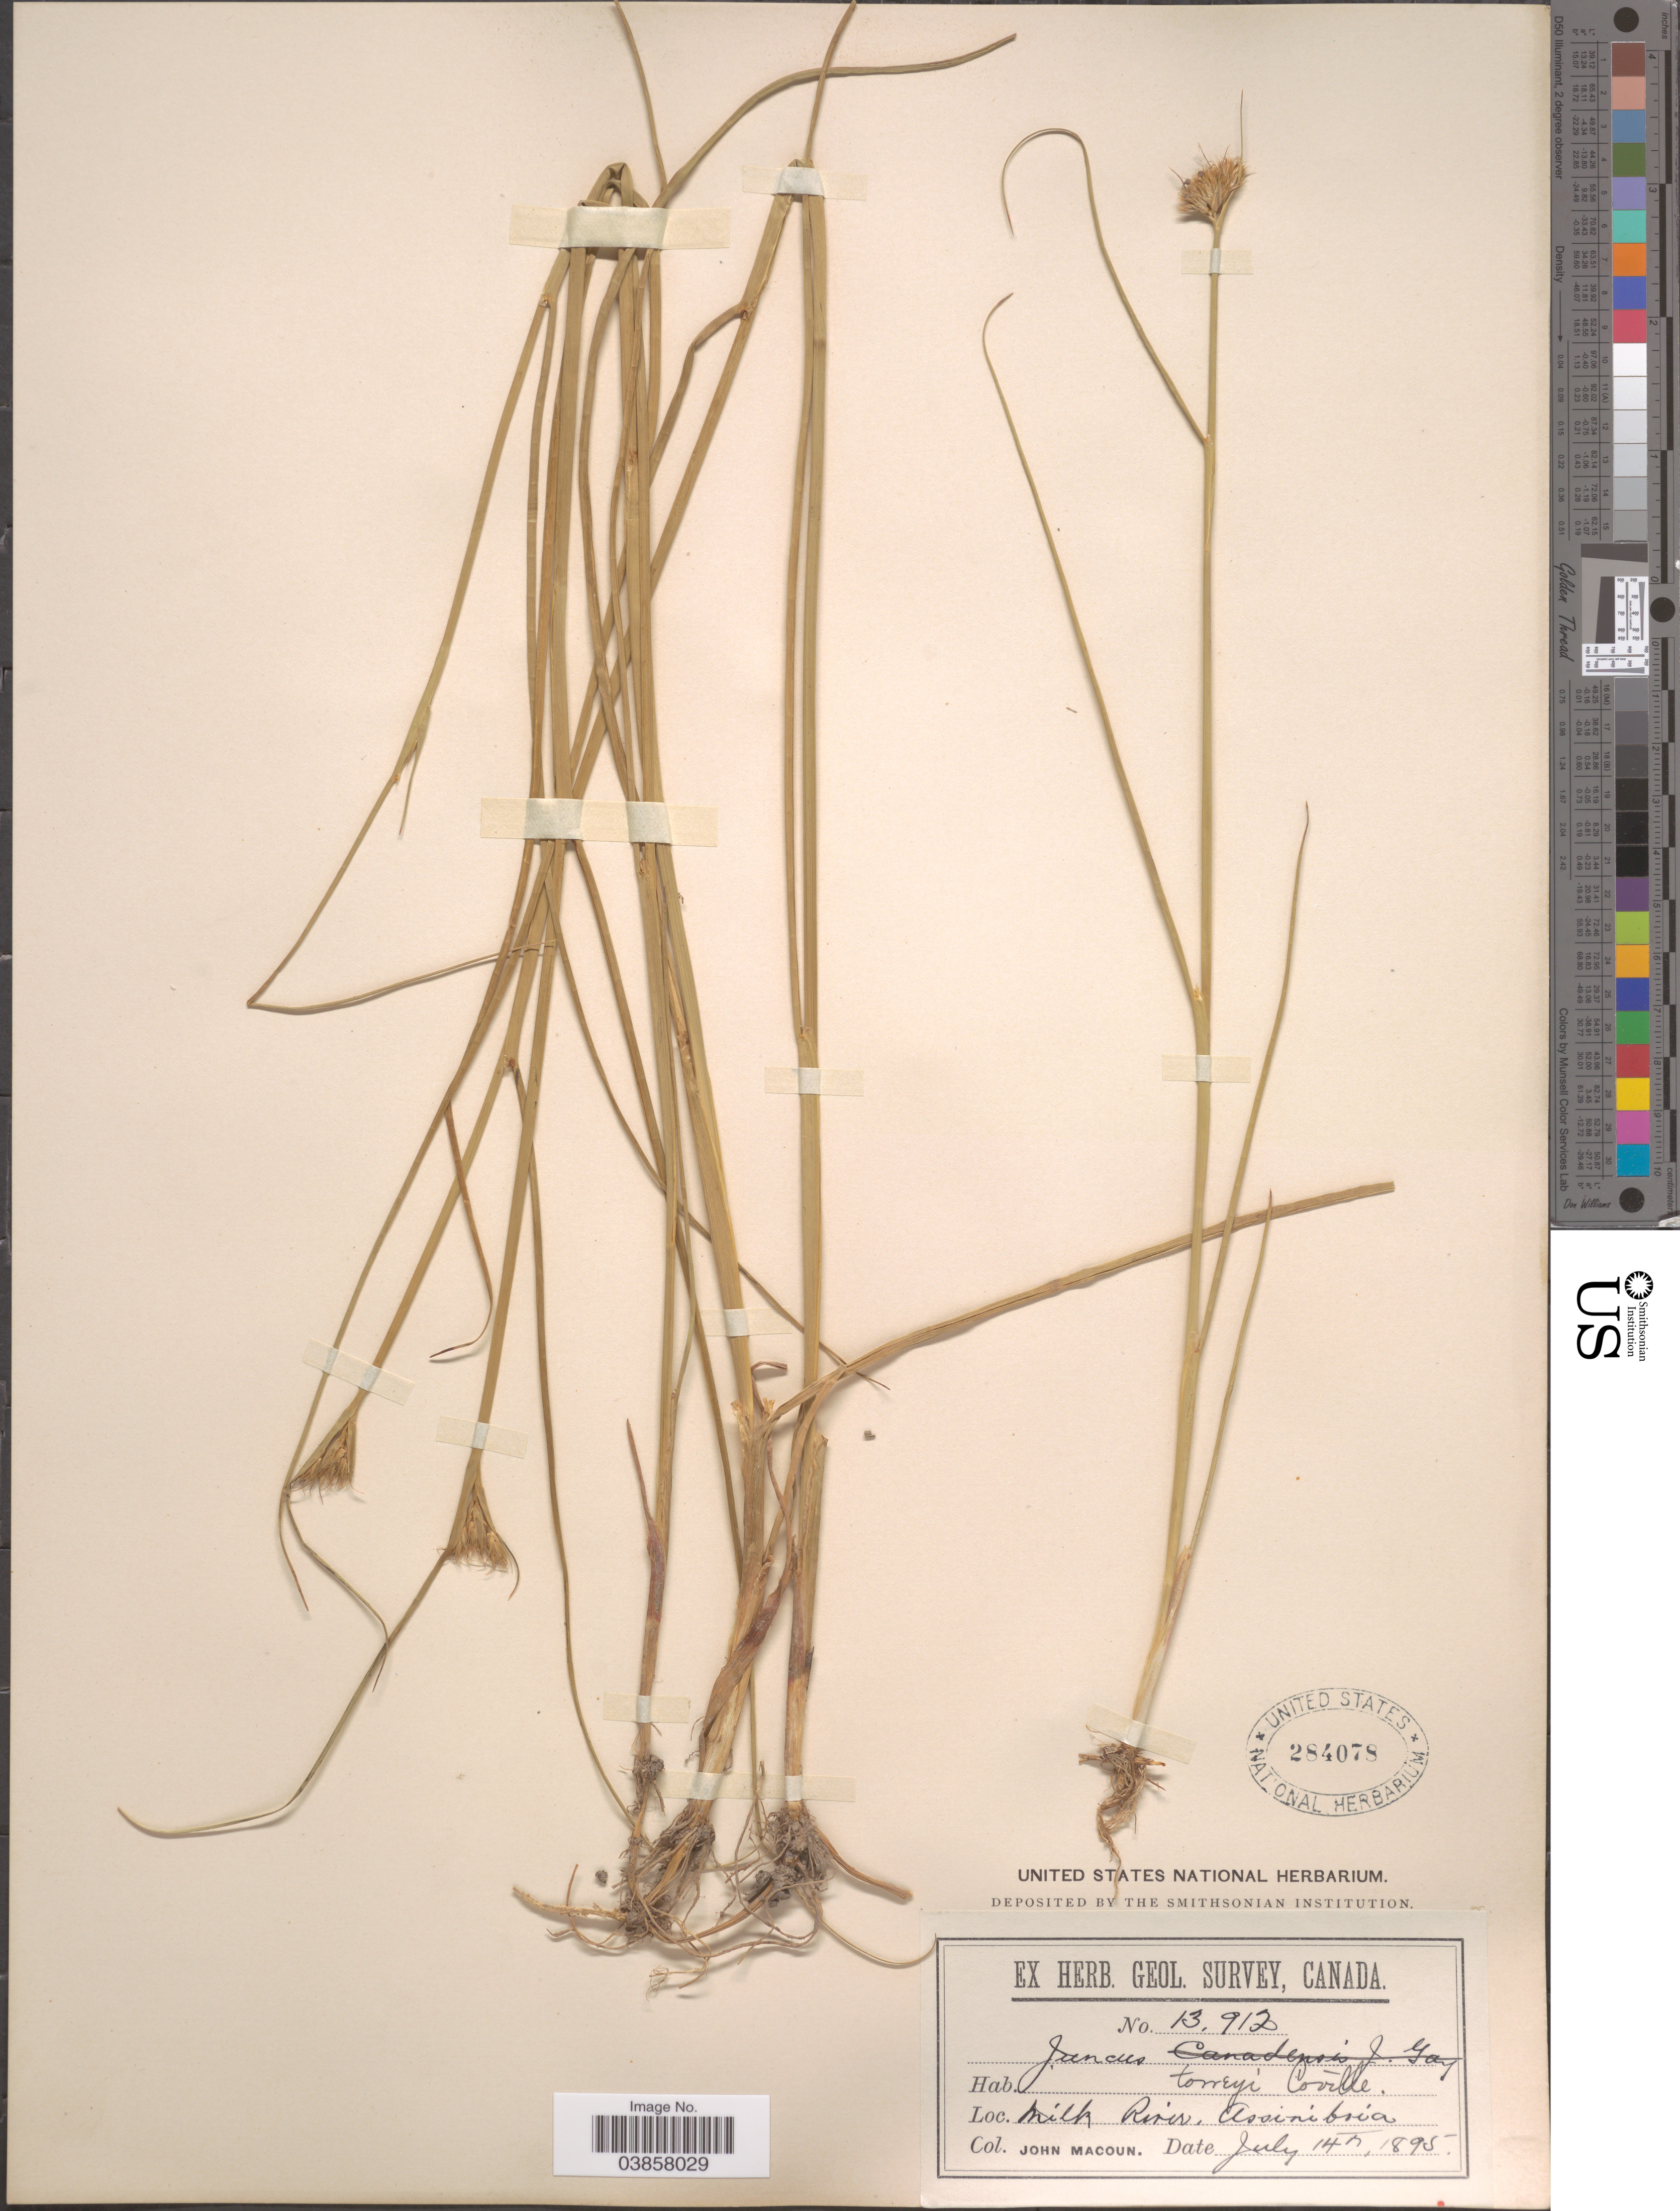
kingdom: Plantae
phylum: Tracheophyta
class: Liliopsida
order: Poales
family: Juncaceae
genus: Juncus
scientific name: Juncus torreyi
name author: Coville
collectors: J. Macoun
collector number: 13912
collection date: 1895-07-14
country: Canada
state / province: Saskatchewan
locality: Milk River. Assiniboia.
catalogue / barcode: US 284078